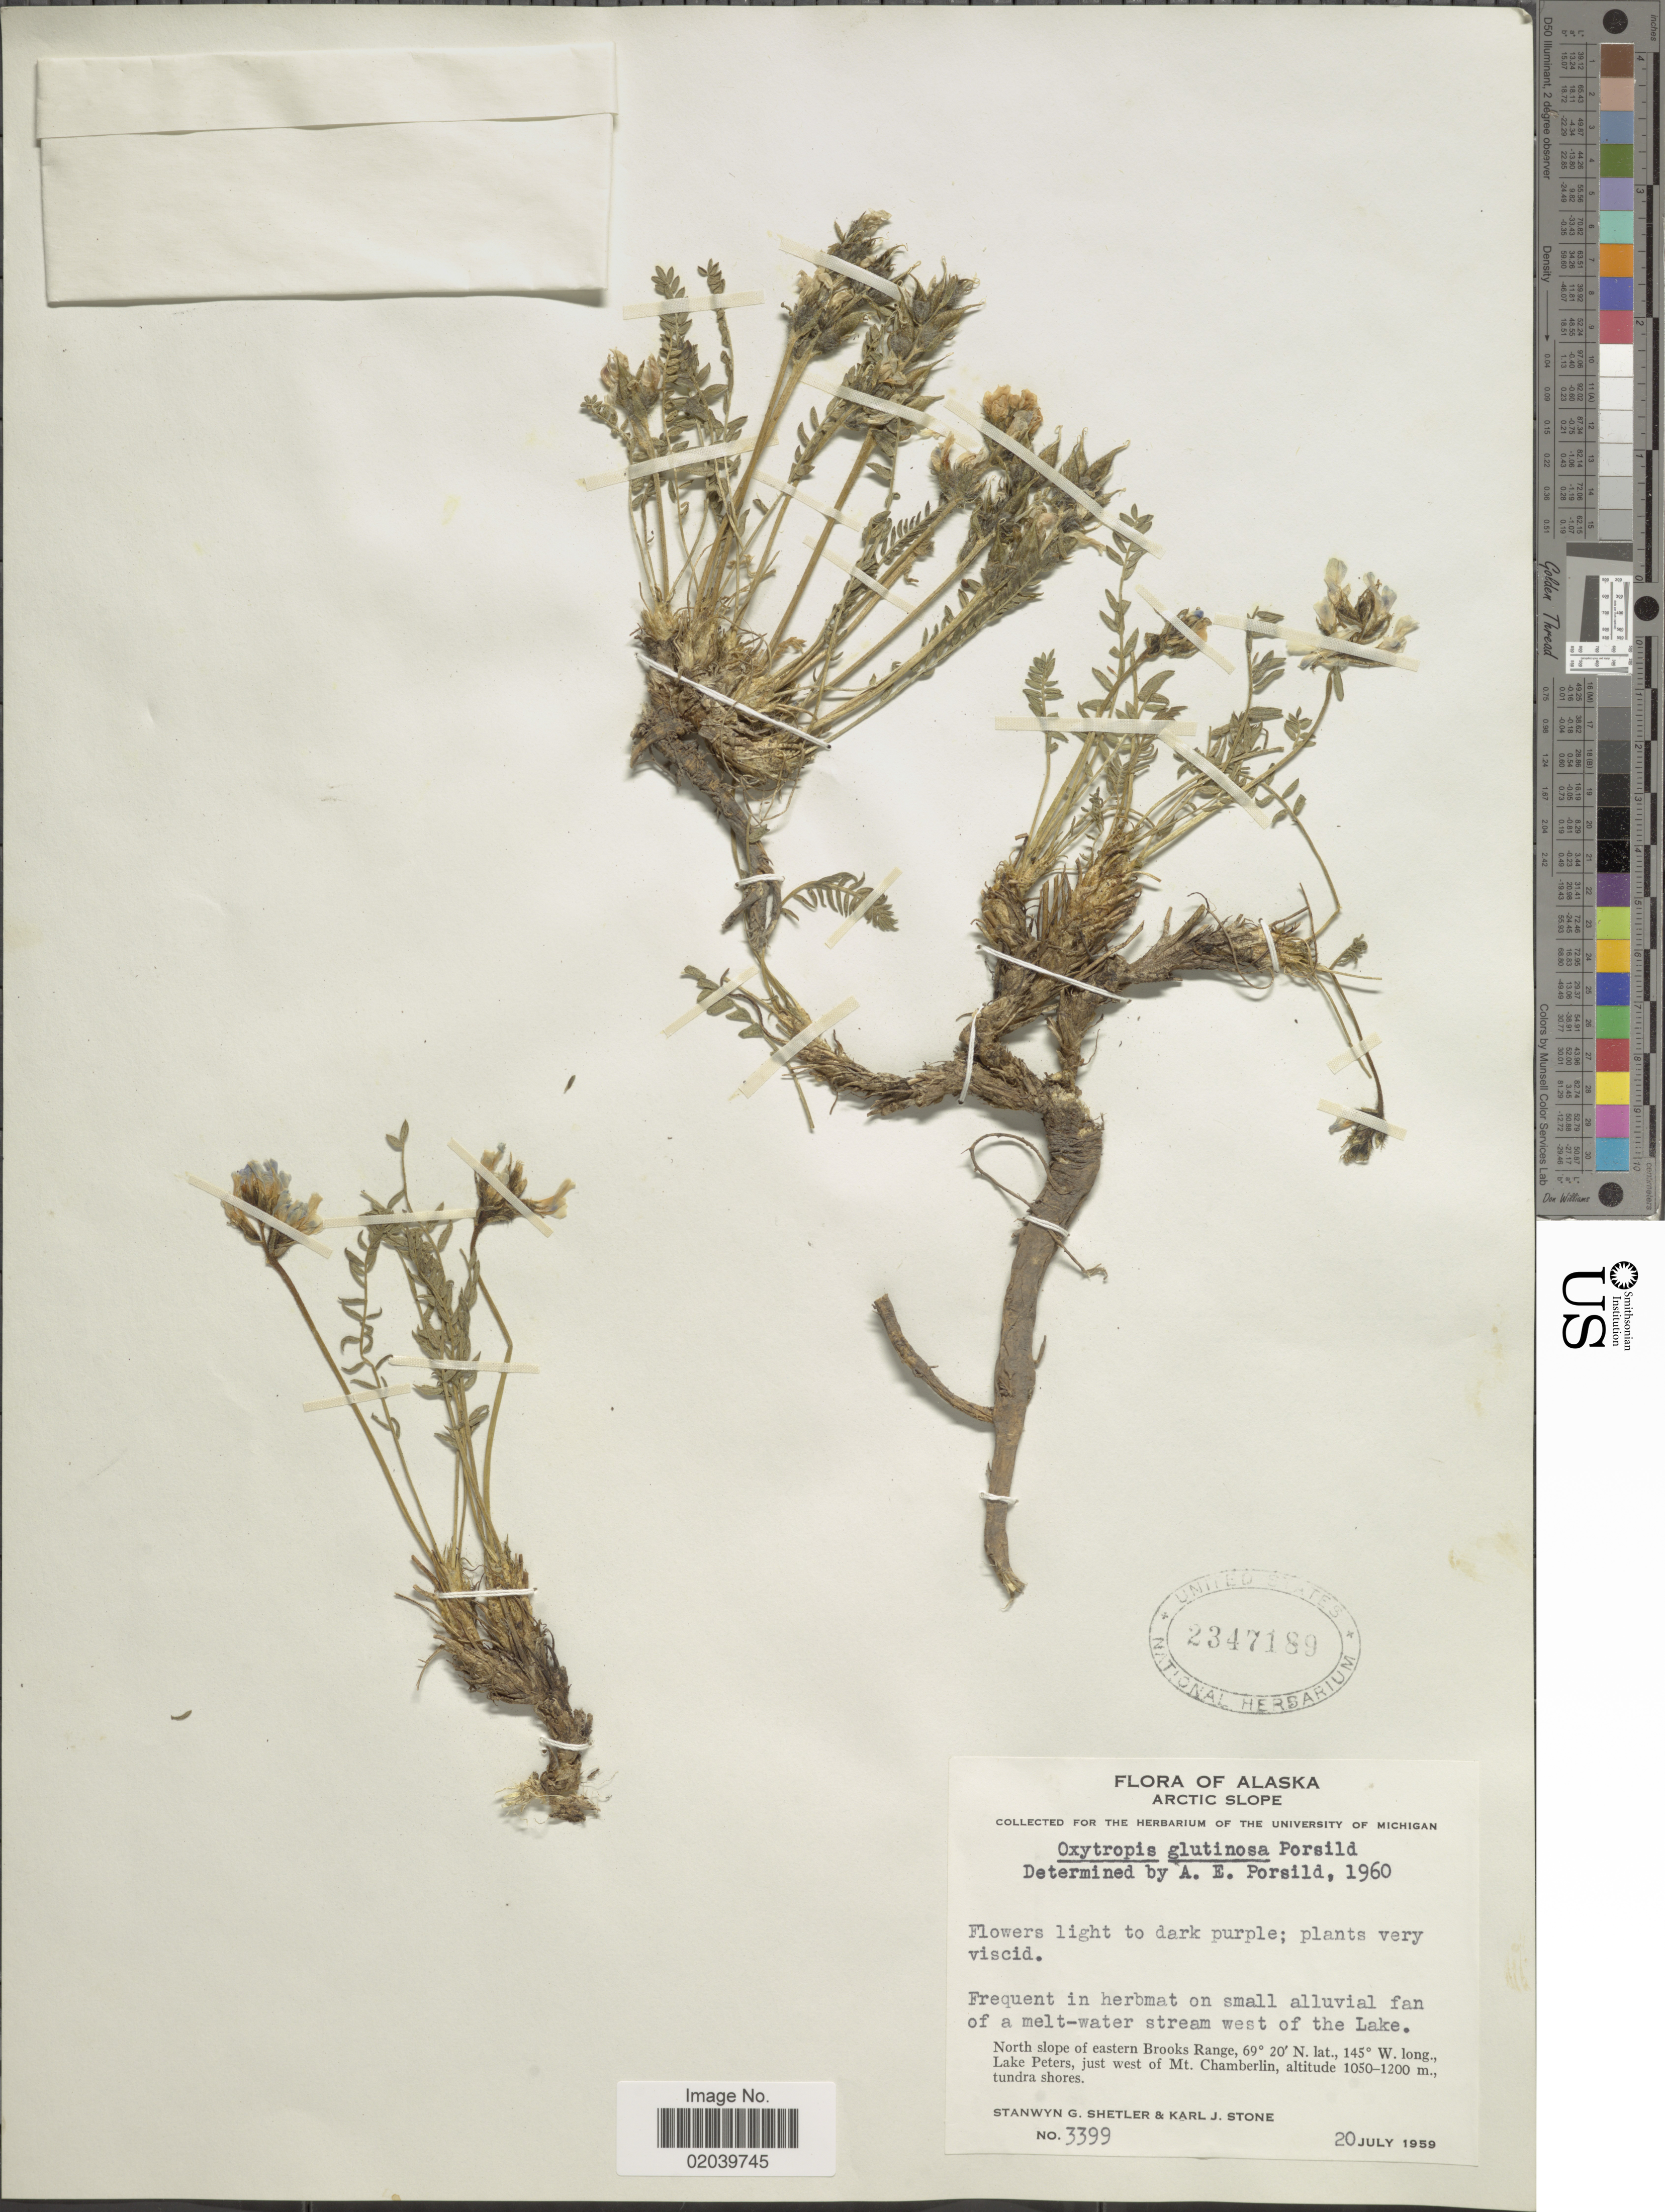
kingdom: Plantae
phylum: Tracheophyta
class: Magnoliopsida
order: Fabales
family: Fabaceae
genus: Oxytropis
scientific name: Oxytropis glutinosa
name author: A.E. Porsild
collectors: S. Shetler & K. J. Stone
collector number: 3399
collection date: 1959-07-20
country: United States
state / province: Alaska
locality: Arctic Slope. North slope of eastern Brooks Range, Lake Peters, just west of Mt. Chamberlin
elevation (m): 1050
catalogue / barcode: US 2347189